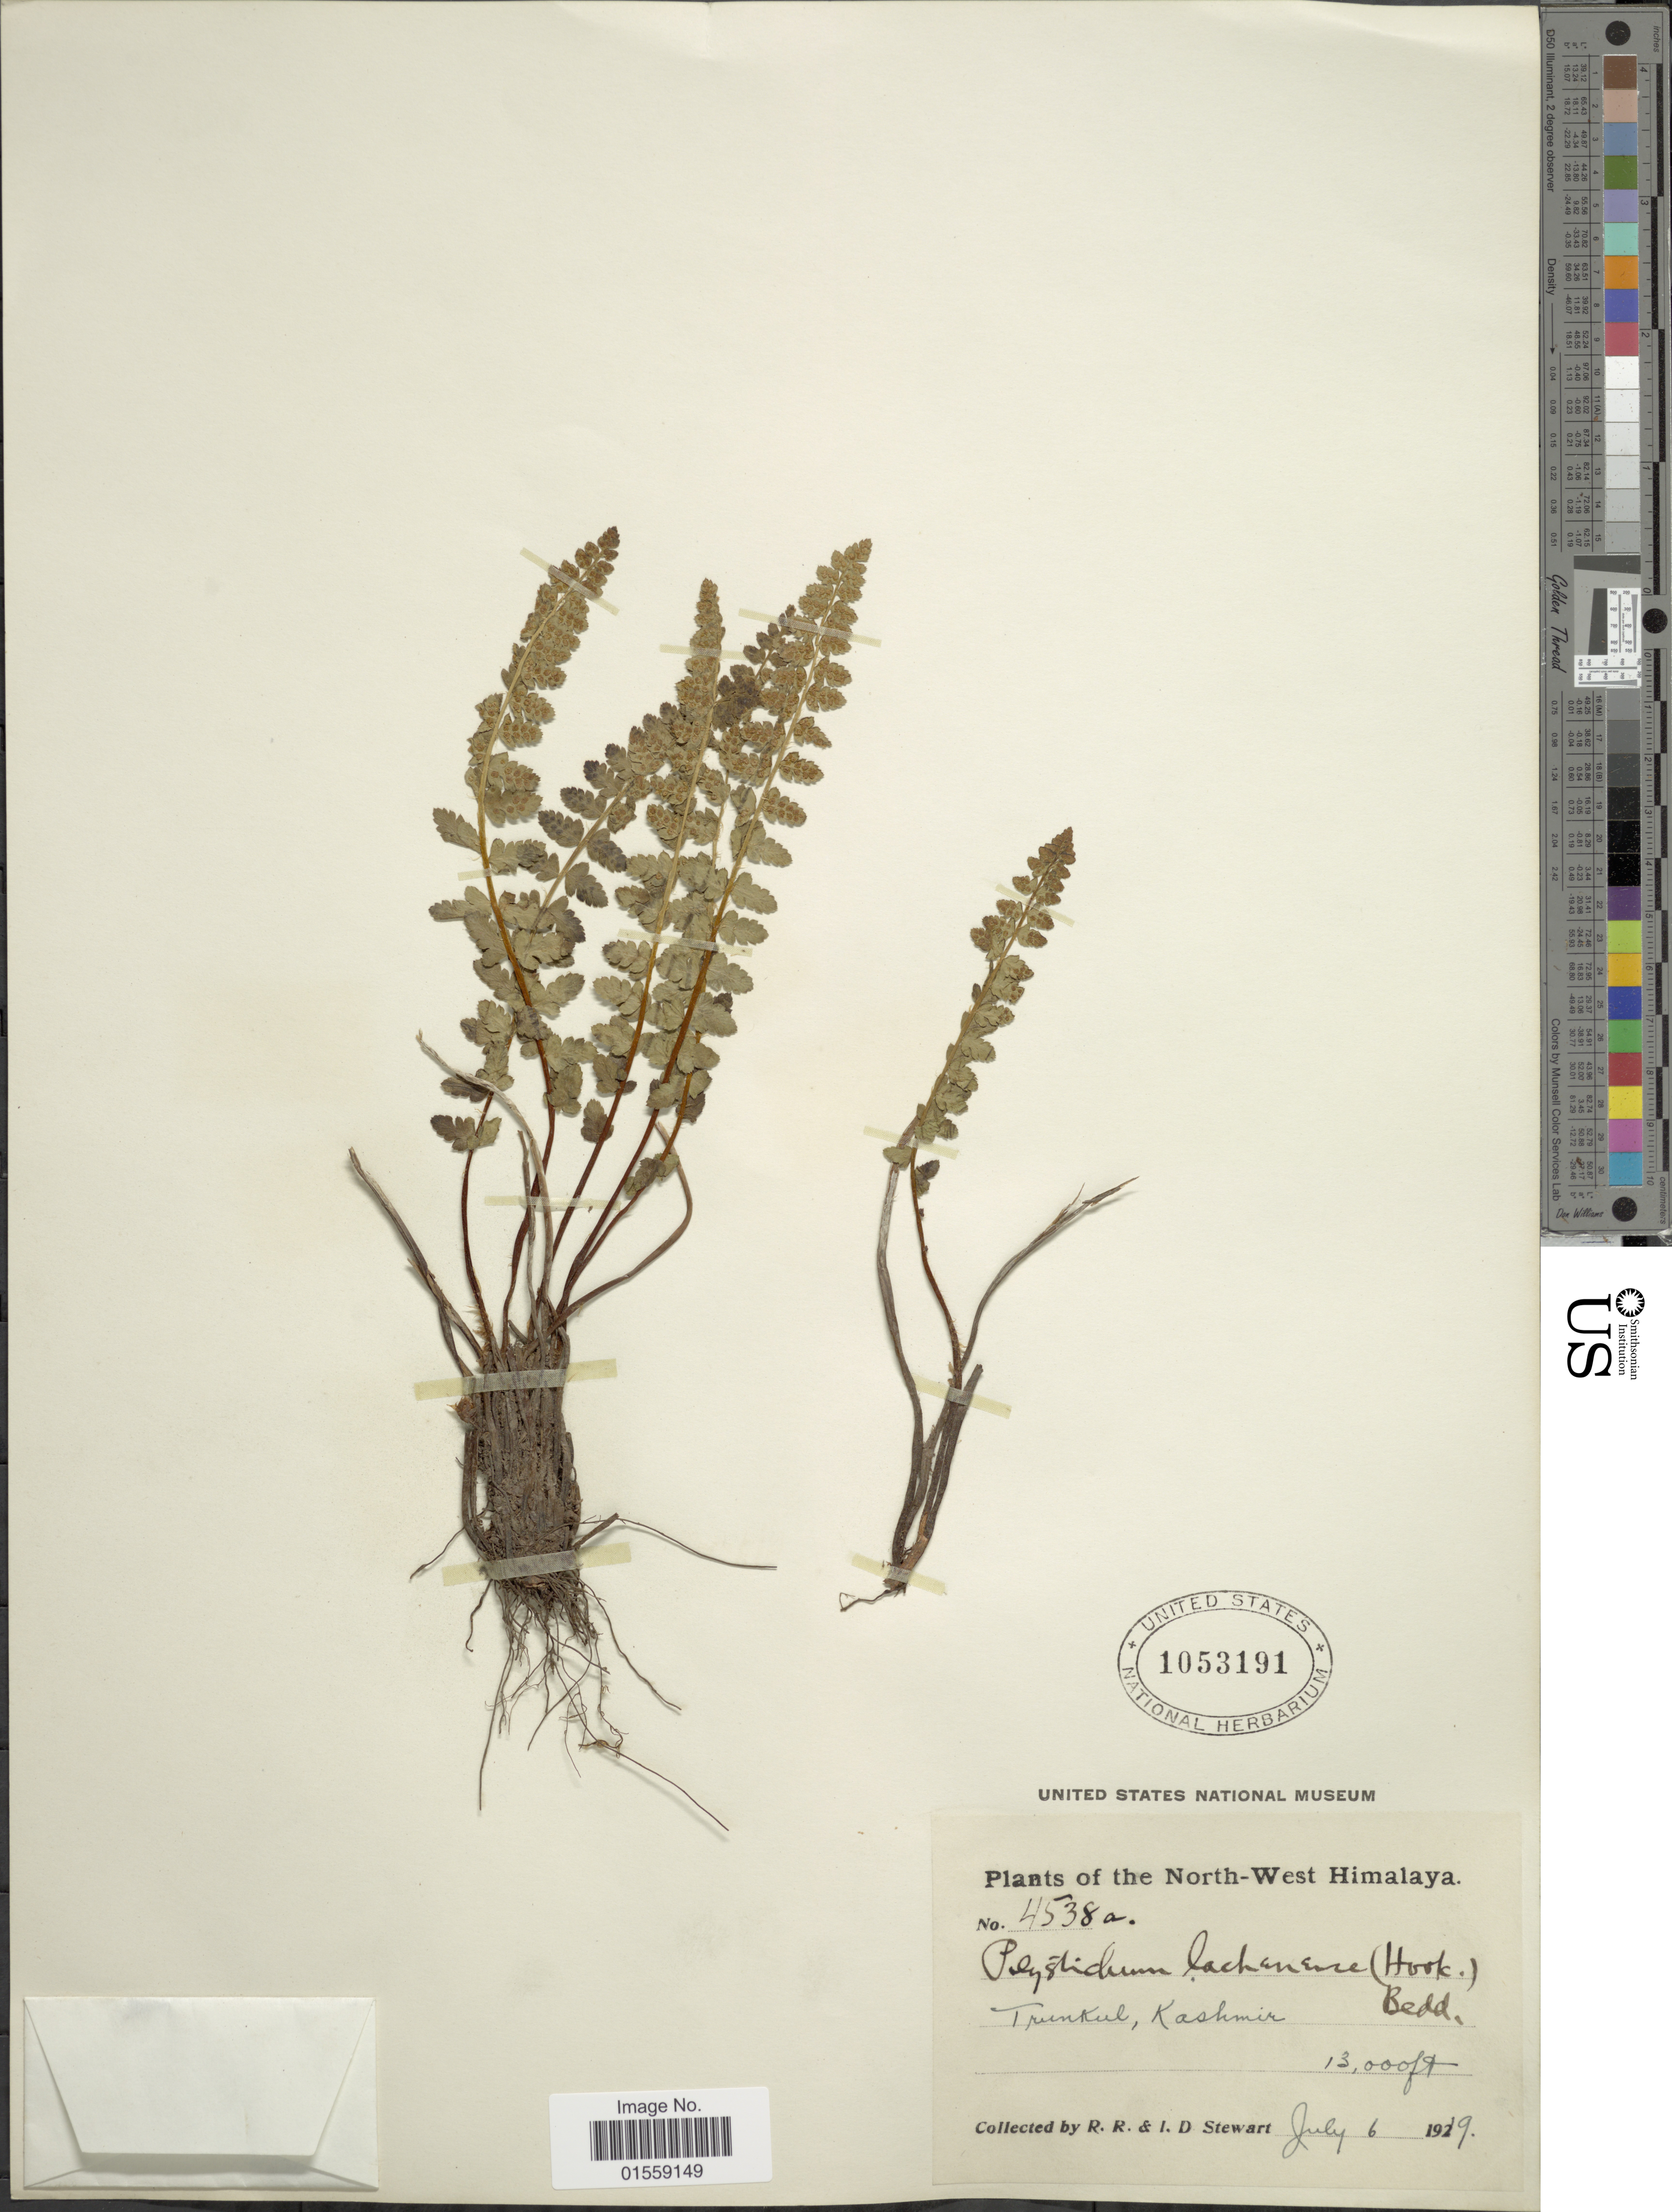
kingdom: Plantae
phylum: Tracheophyta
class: Polypodiopsida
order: Polypodiales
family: Dryopteridaceae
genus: Polystichum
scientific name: Polystichum lachenense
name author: (Hook.) Bedd.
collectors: R. R. Stewart & I. Stewart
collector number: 4538a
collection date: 1929-07-06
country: India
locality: North-West Himalaya, Trunkul, Kashmir.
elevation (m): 3962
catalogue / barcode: US 1053191